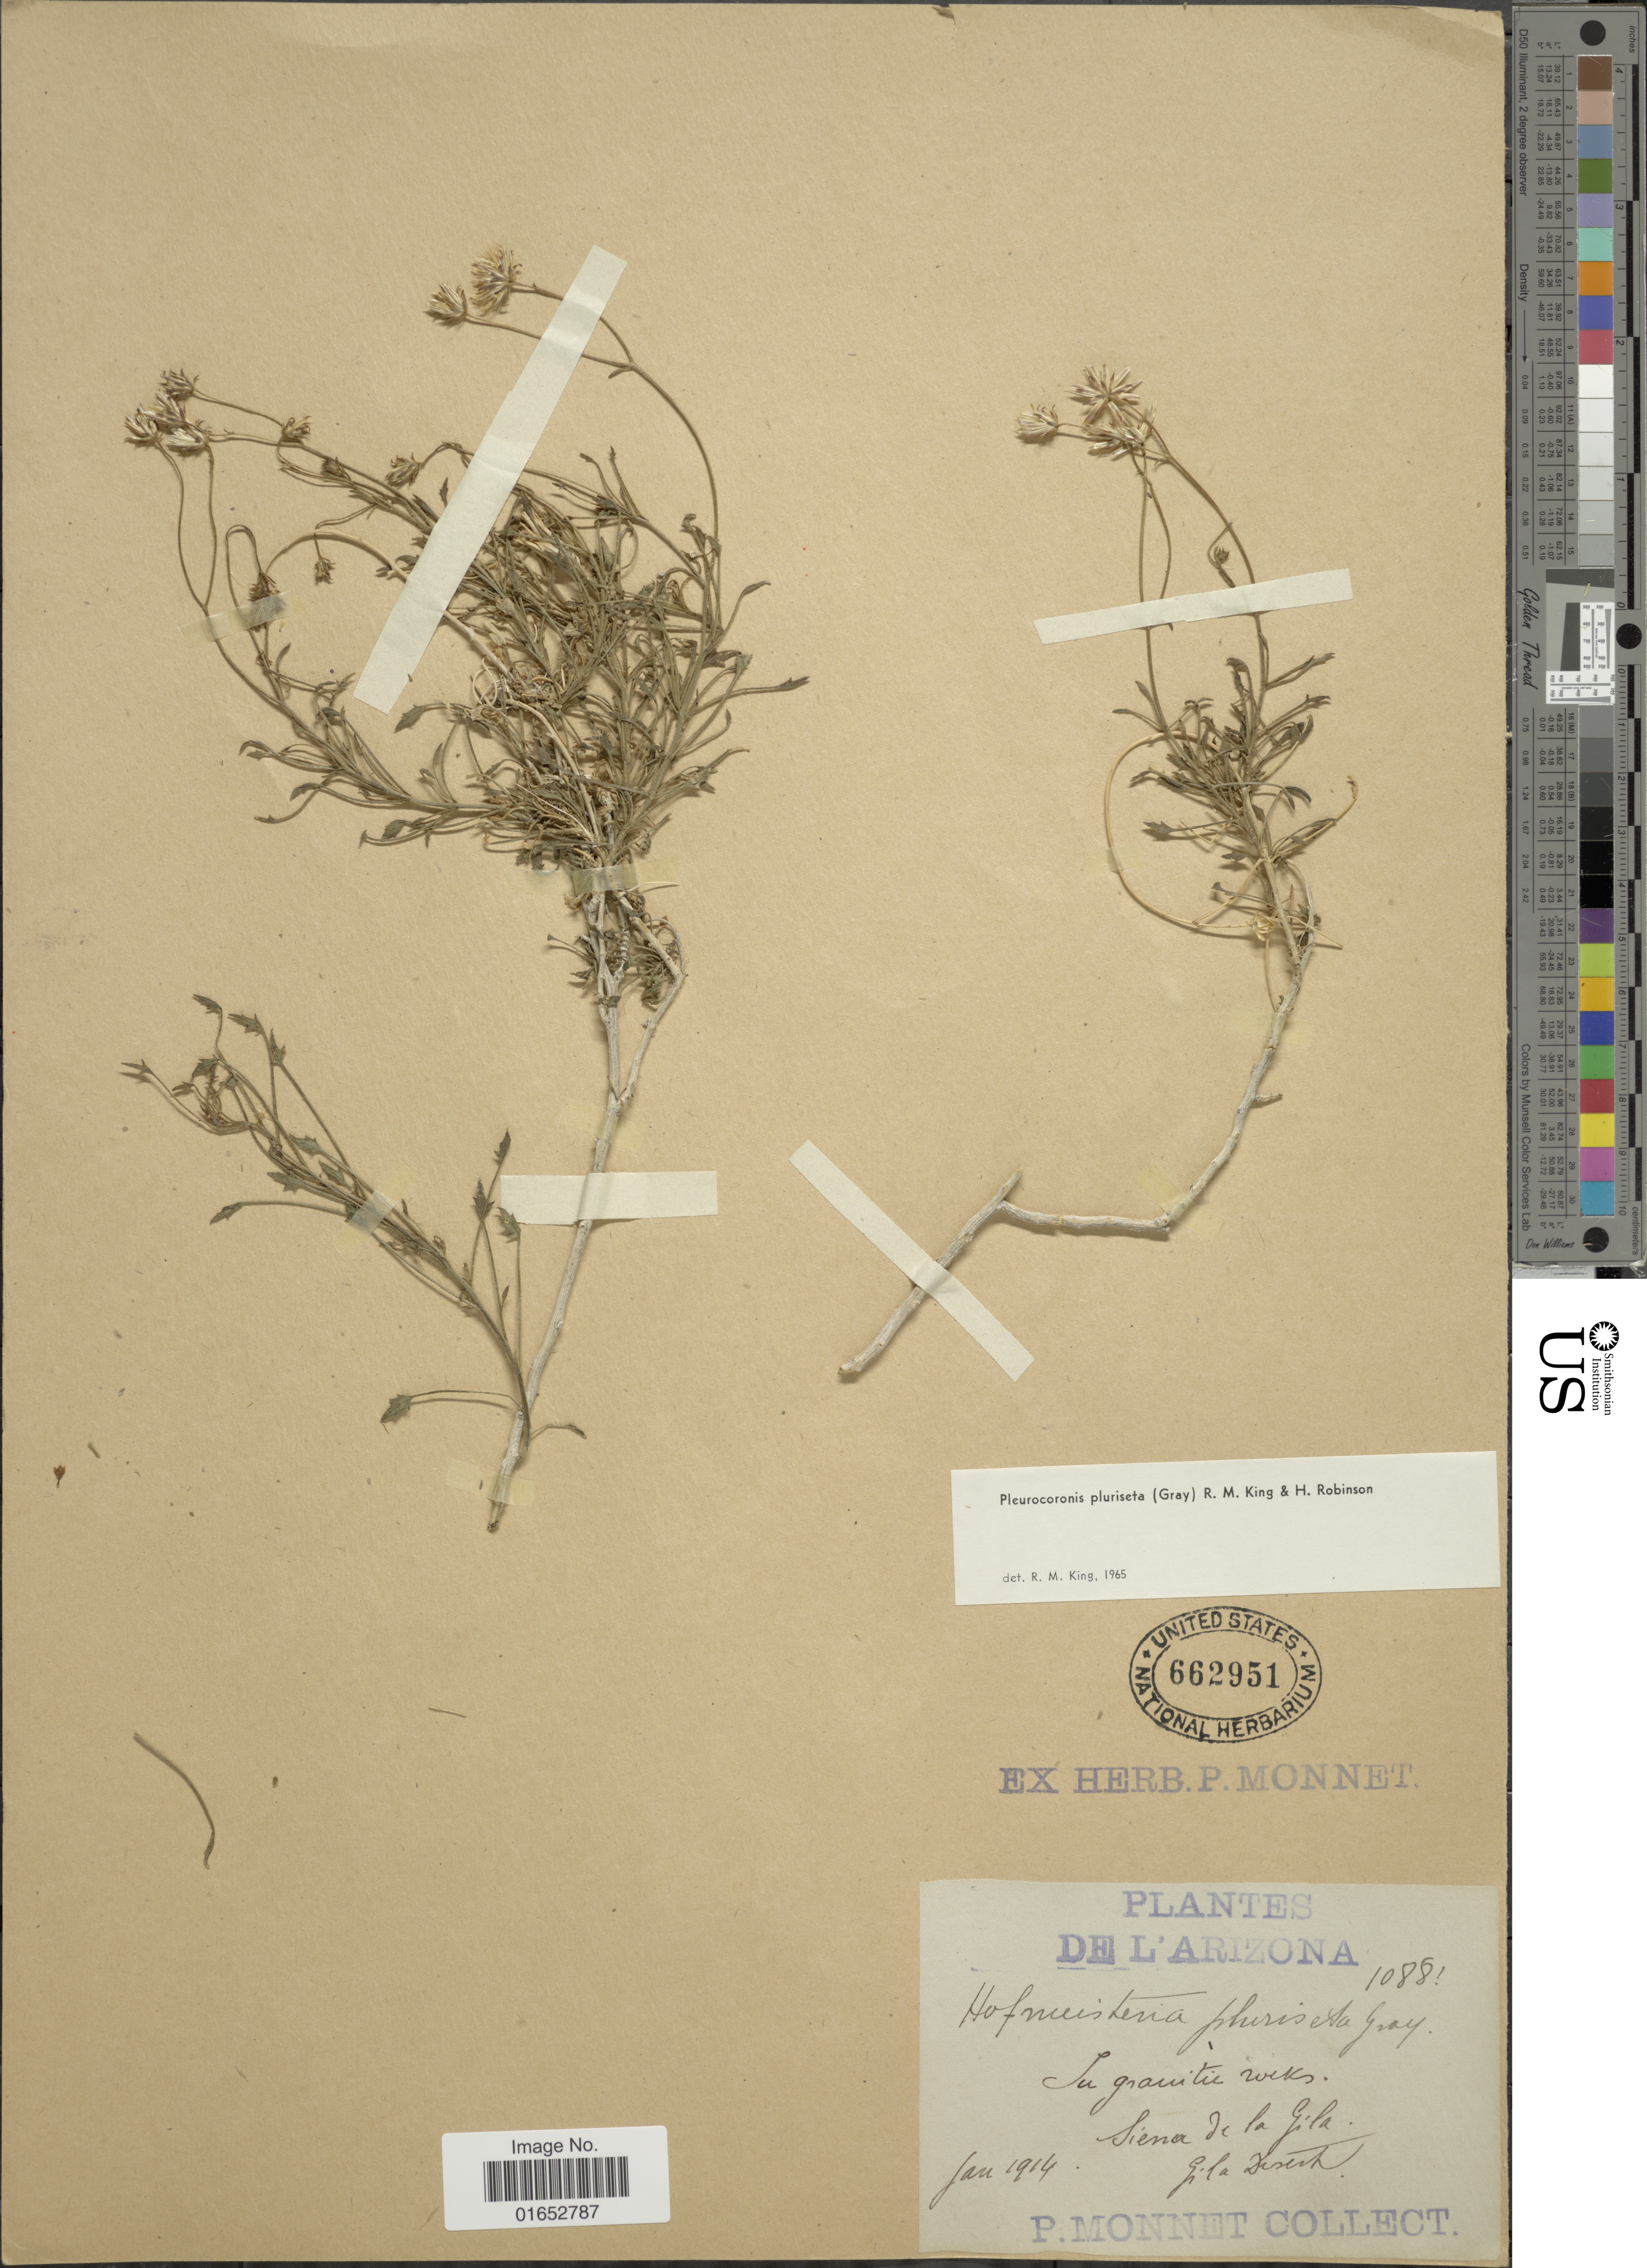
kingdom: Plantae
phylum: Tracheophyta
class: Magnoliopsida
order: Asterales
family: Asteraceae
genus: Pleurocoronis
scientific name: Pleurocoronis pluriseta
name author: (A. Gray) R.M. King & H. Rob.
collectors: P. Monnet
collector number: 1088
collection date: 1914-01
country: United States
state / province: Arizona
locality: De L'Arizona, In granitic rocks, Sierra de la Gila, Gila Desert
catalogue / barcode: US 662951